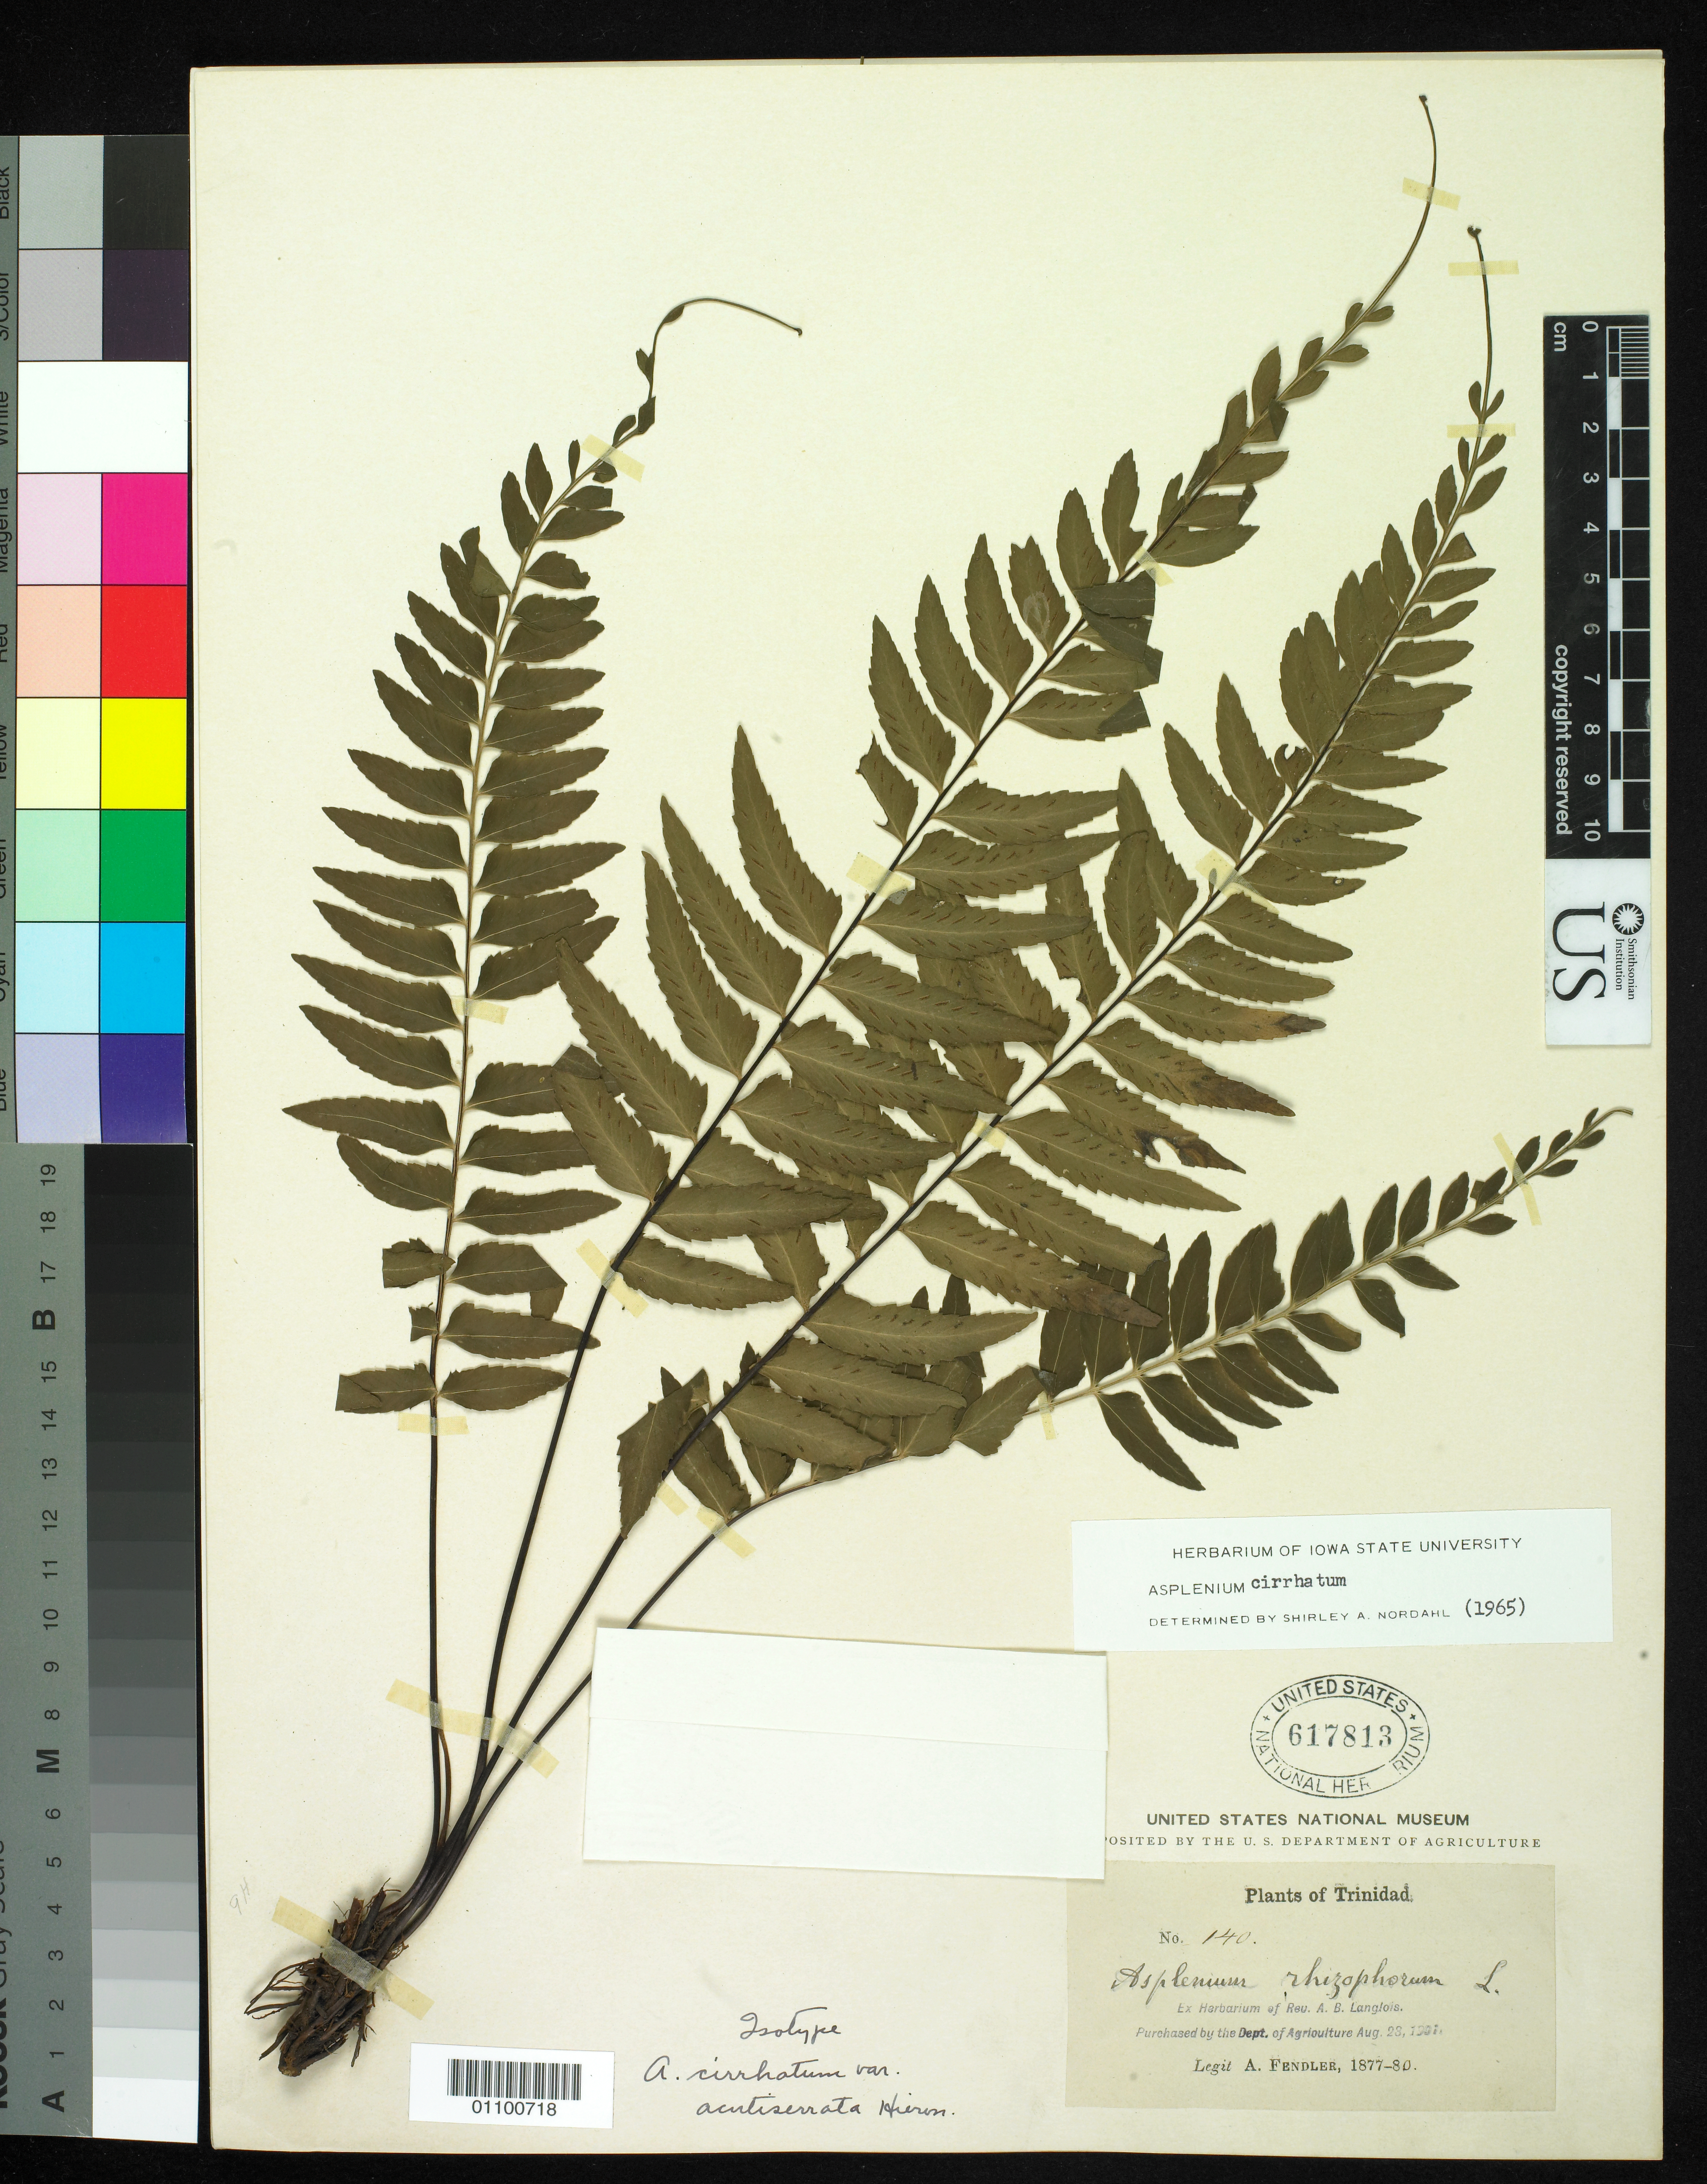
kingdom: Plantae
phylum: Tracheophyta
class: Polypodiopsida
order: Polypodiales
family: Aspleniaceae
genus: Asplenium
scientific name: Asplenium cirrhatum var. acutiserrata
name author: Hieron.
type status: Isotype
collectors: A. Fendler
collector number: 140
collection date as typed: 1877 to -- --- 1880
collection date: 1877/1880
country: Trinidad and Tobago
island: Trinidad Island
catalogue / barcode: US 617813